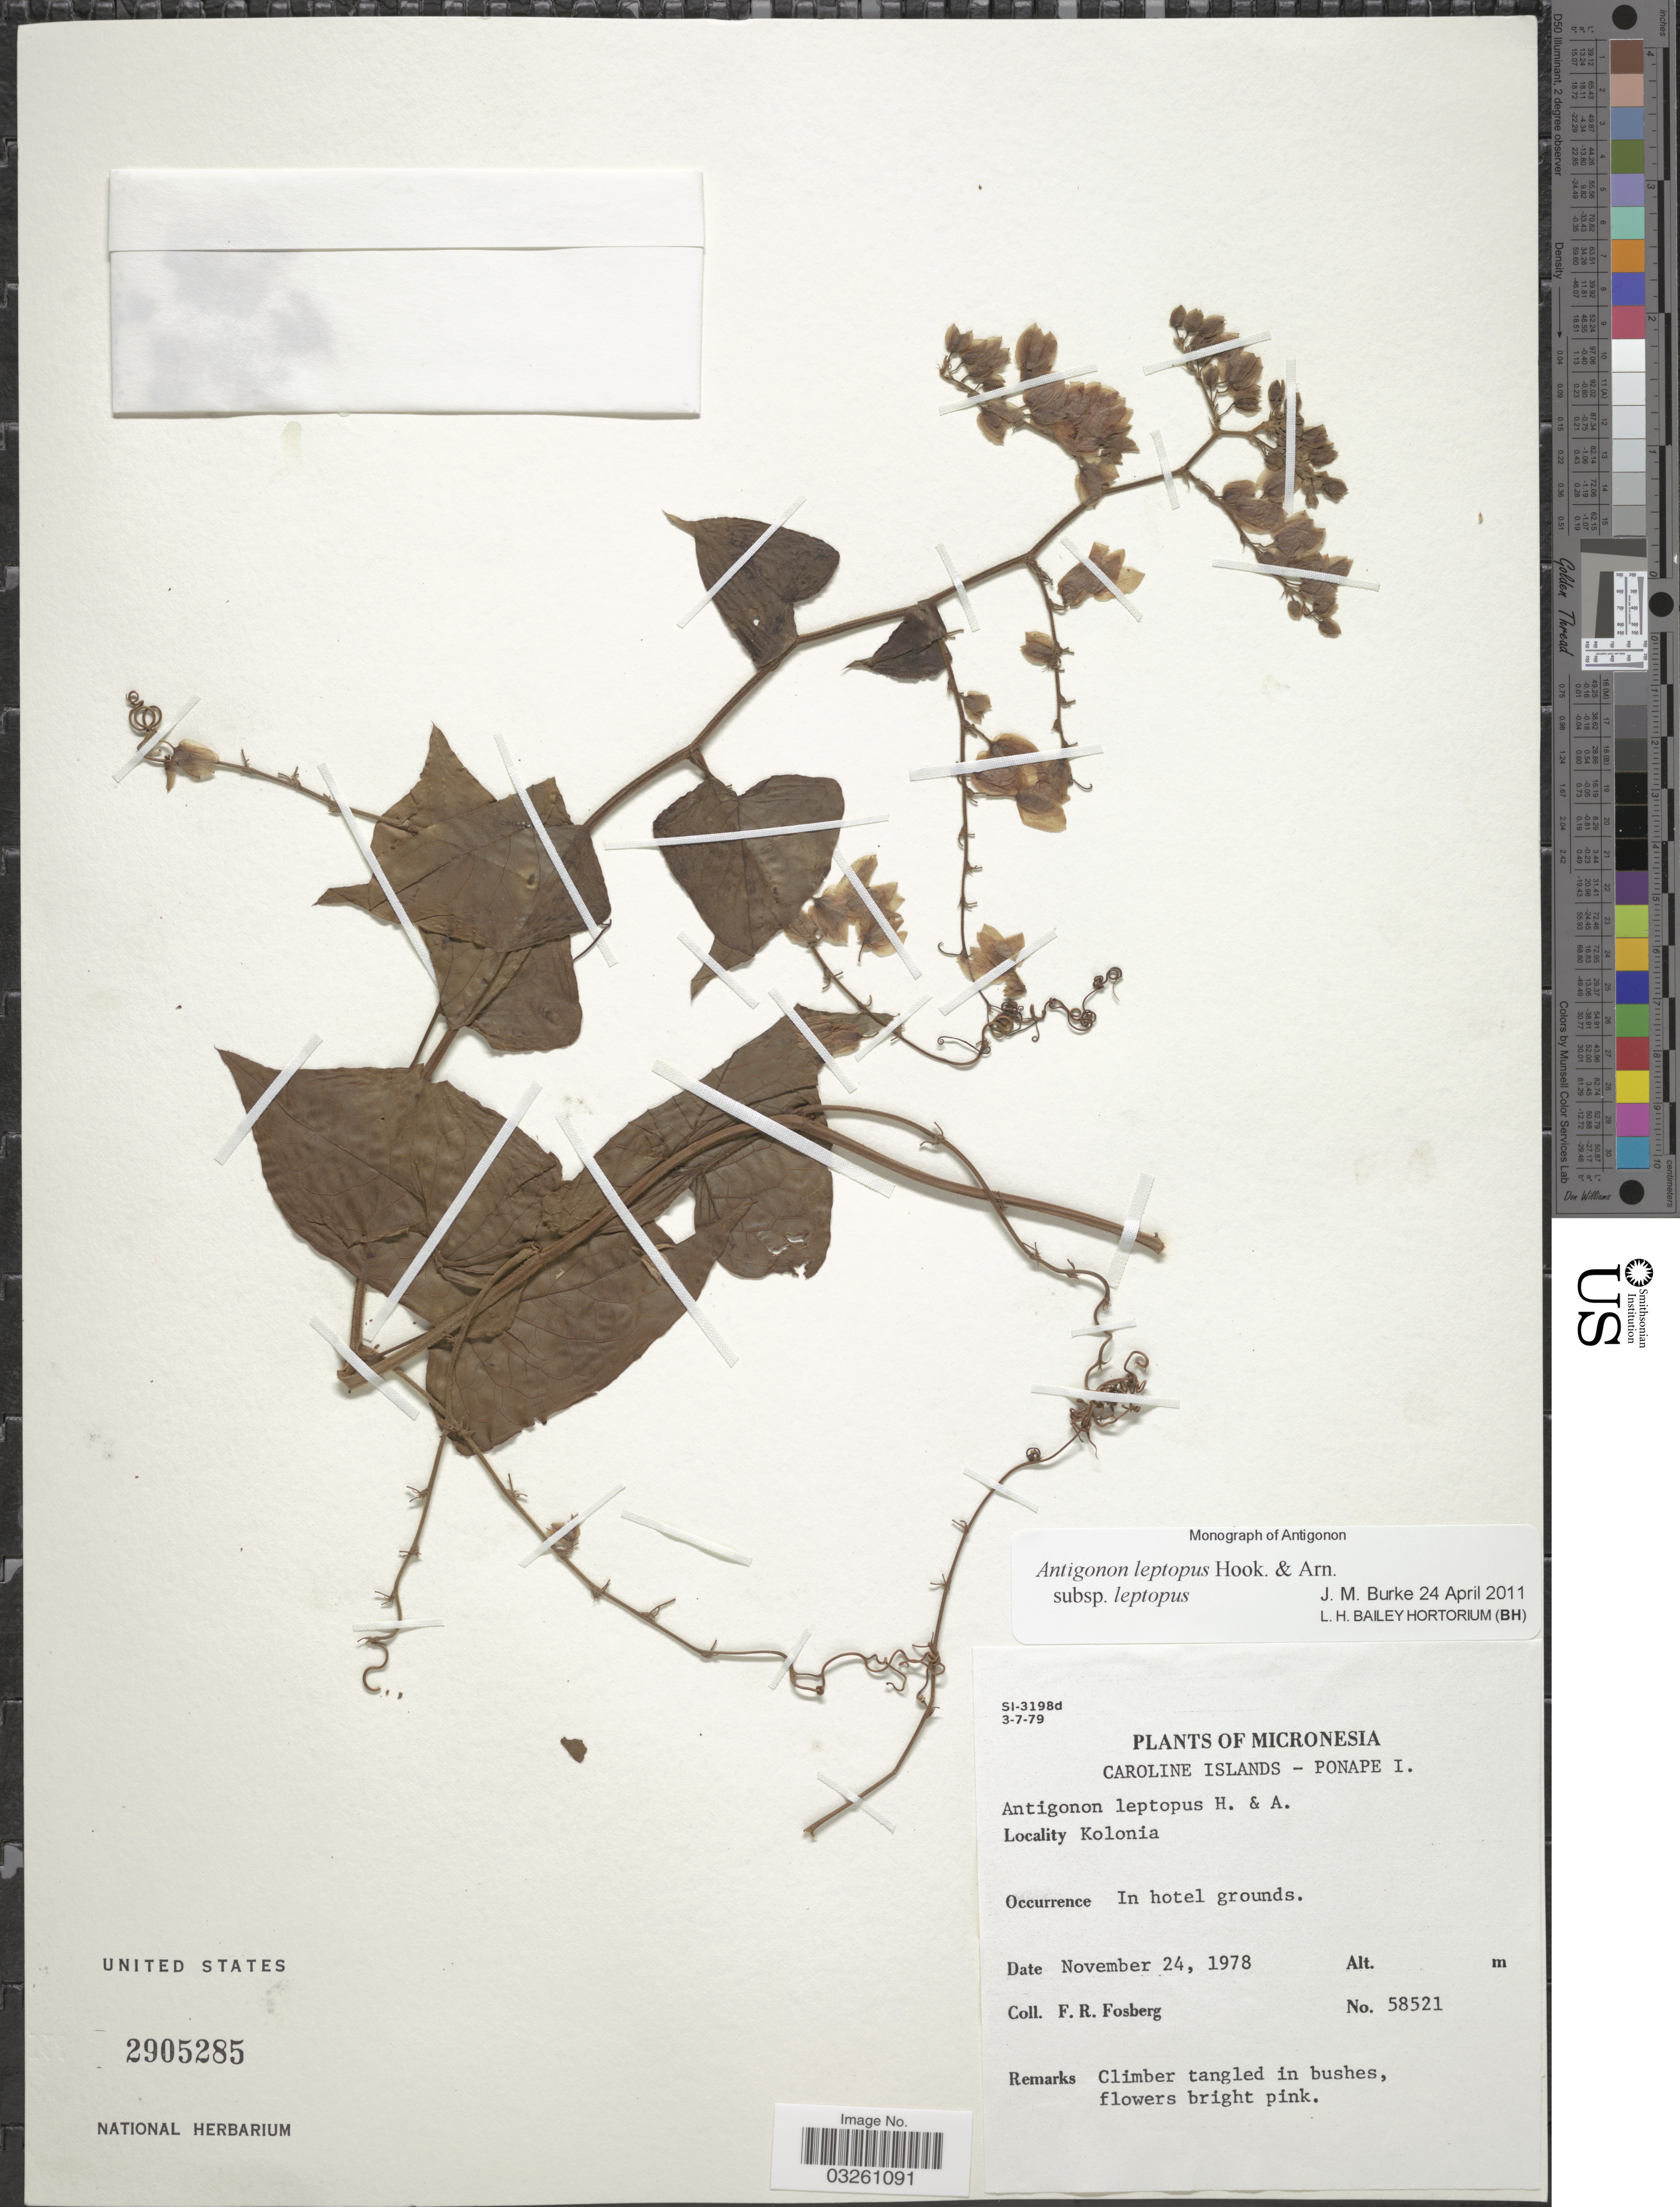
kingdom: Plantae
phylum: Tracheophyta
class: Magnoliopsida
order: Caryophyllales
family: Polygonaceae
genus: Antigonon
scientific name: Antigonon leptopus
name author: Hook. & Arn.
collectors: F. R. Fosberg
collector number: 58521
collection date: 1978-11-24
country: Micronesia, Federated States of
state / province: Pohnpei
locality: Caroline Islands - Ponape I. Kolonia.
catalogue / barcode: US 2905285